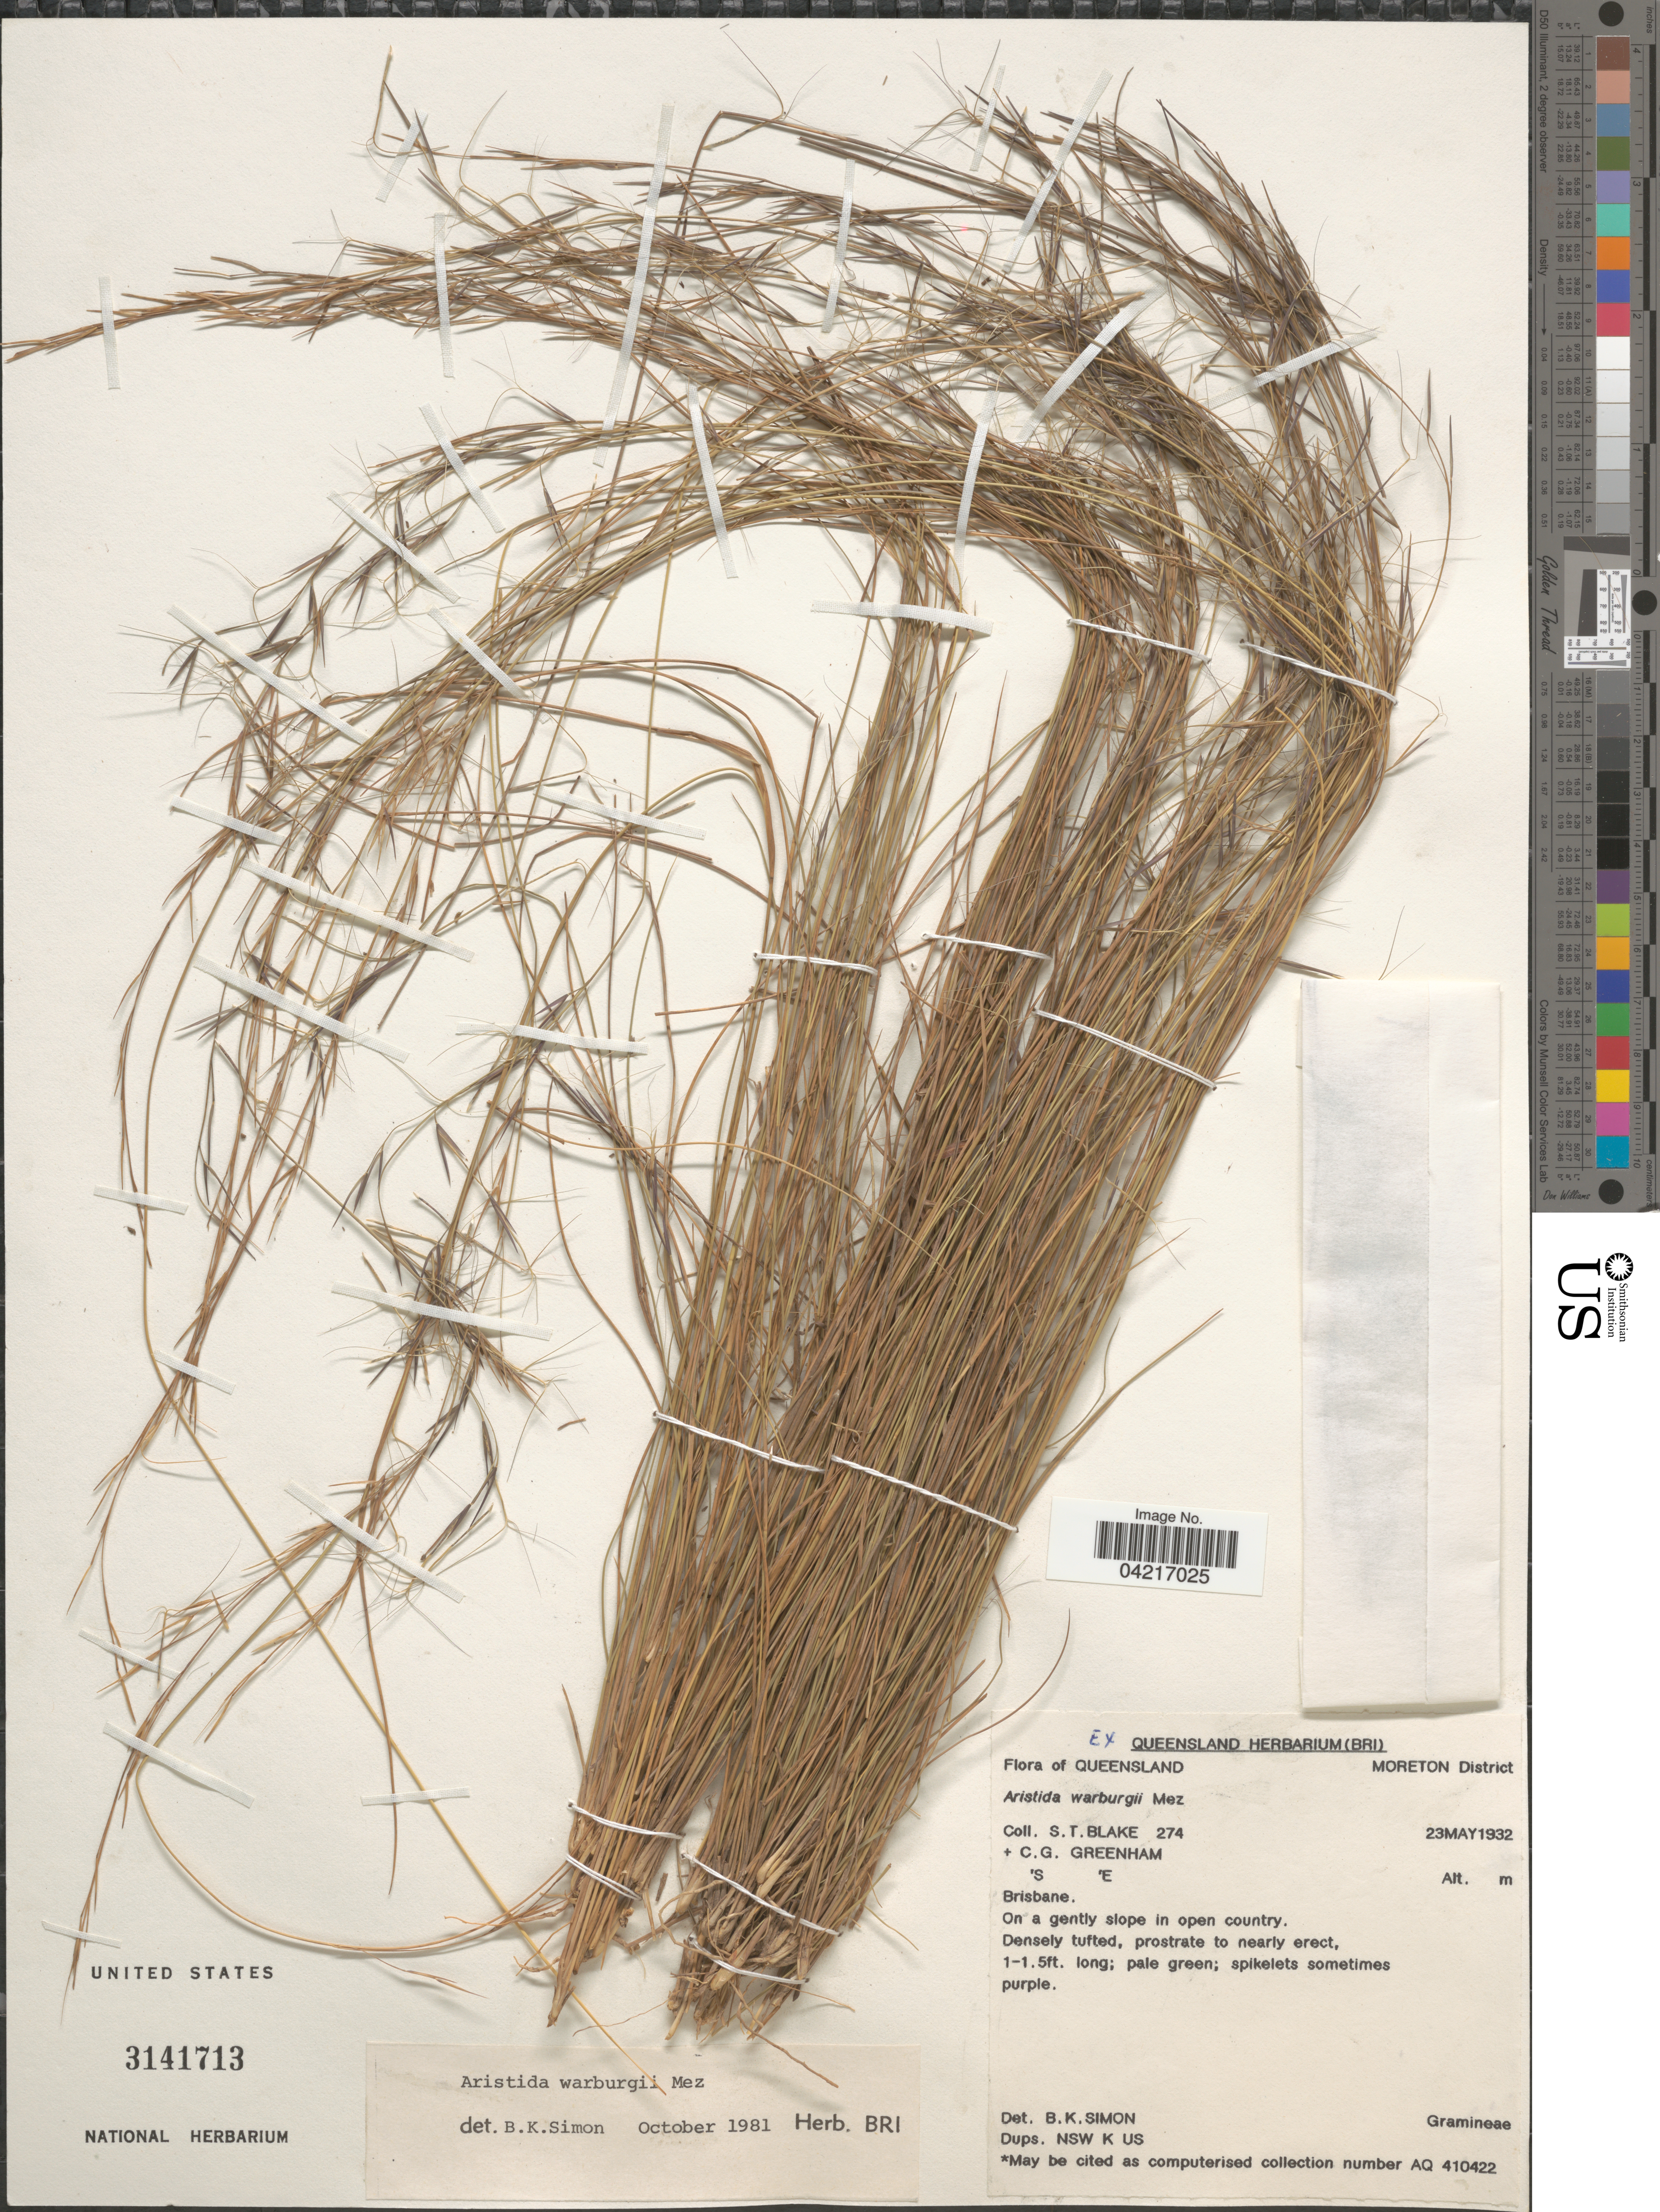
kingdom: Plantae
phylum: Tracheophyta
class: Liliopsida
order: Poales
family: Poaceae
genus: Aristida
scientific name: Aristida warburgii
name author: Mez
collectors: S. T. Blake & C. Greenham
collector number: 274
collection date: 1932-05-23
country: Australia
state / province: Queensland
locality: Moreton District. Brisbane. On a gently slope in open country.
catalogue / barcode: US 3141713